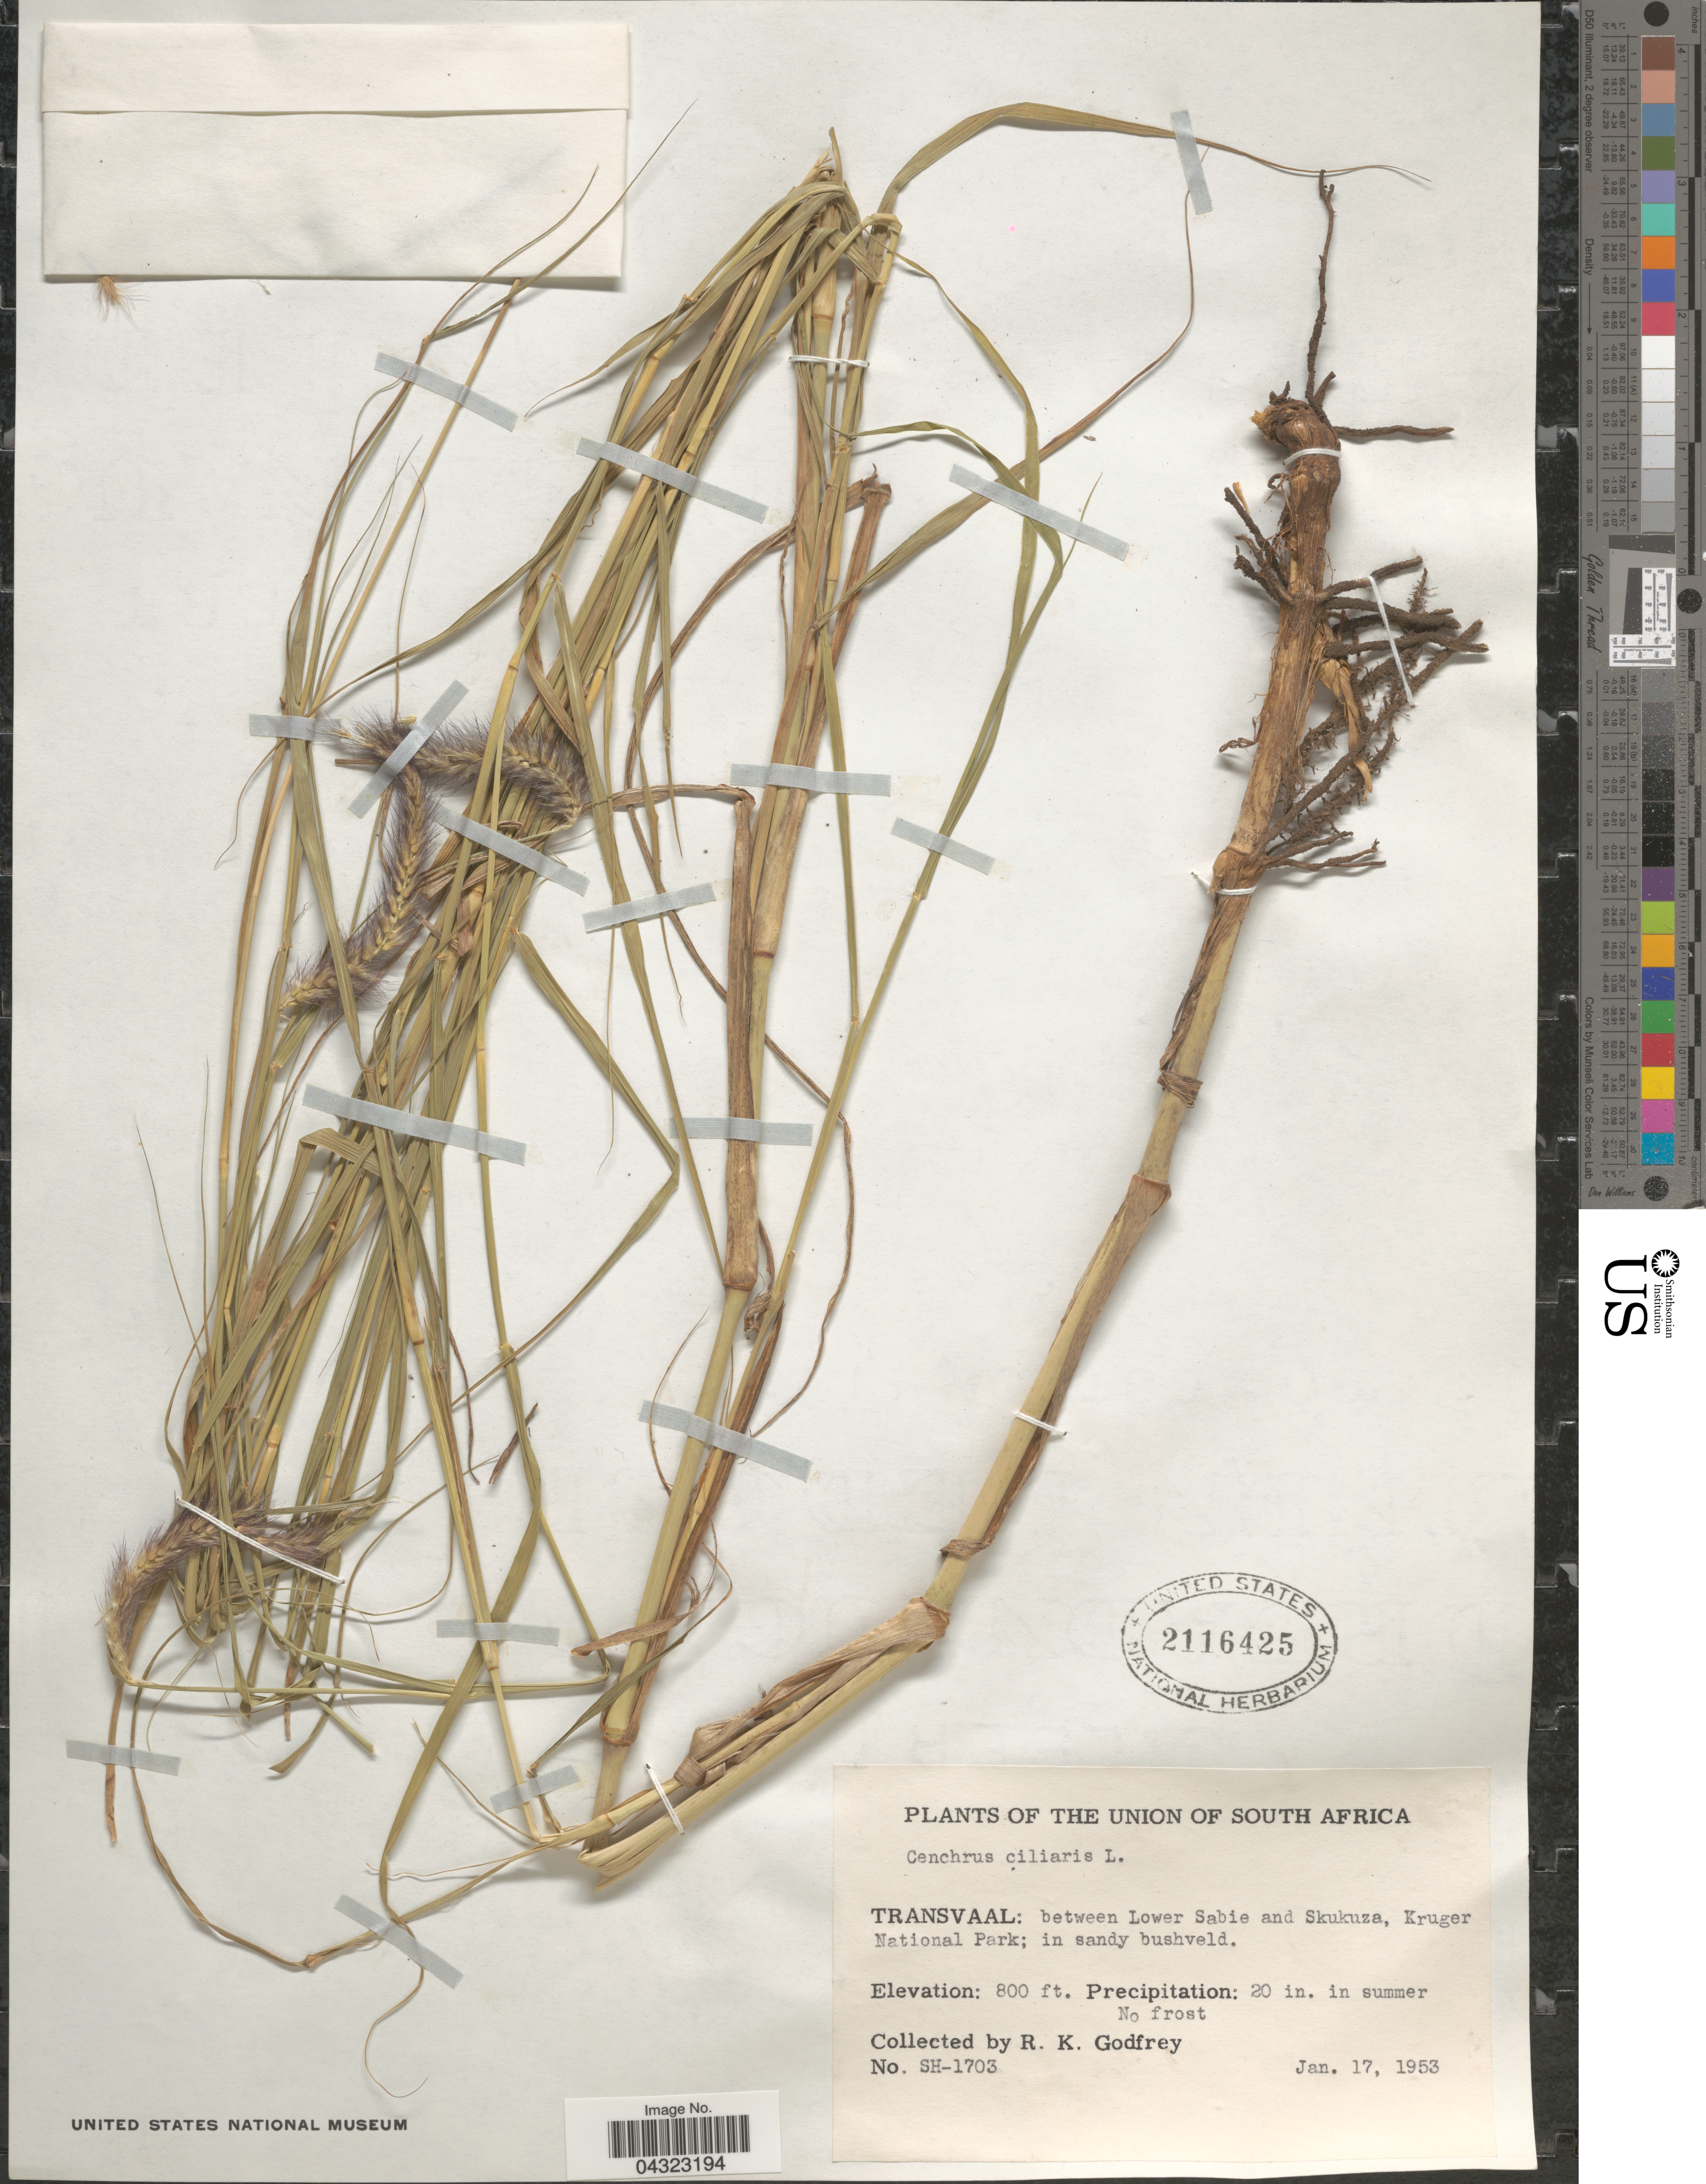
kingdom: Plantae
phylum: Tracheophyta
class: Liliopsida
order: Poales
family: Poaceae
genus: Cenchrus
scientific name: Cenchrus ciliaris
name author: L.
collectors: R. K. Godfrey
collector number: SH-1703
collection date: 1953-01-17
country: South Africa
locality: Union of South Africa. Transvaal: between Lower Sabie and Skukuza, Kruger National Park; in sandy bushveld.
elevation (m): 244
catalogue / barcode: US 2116425